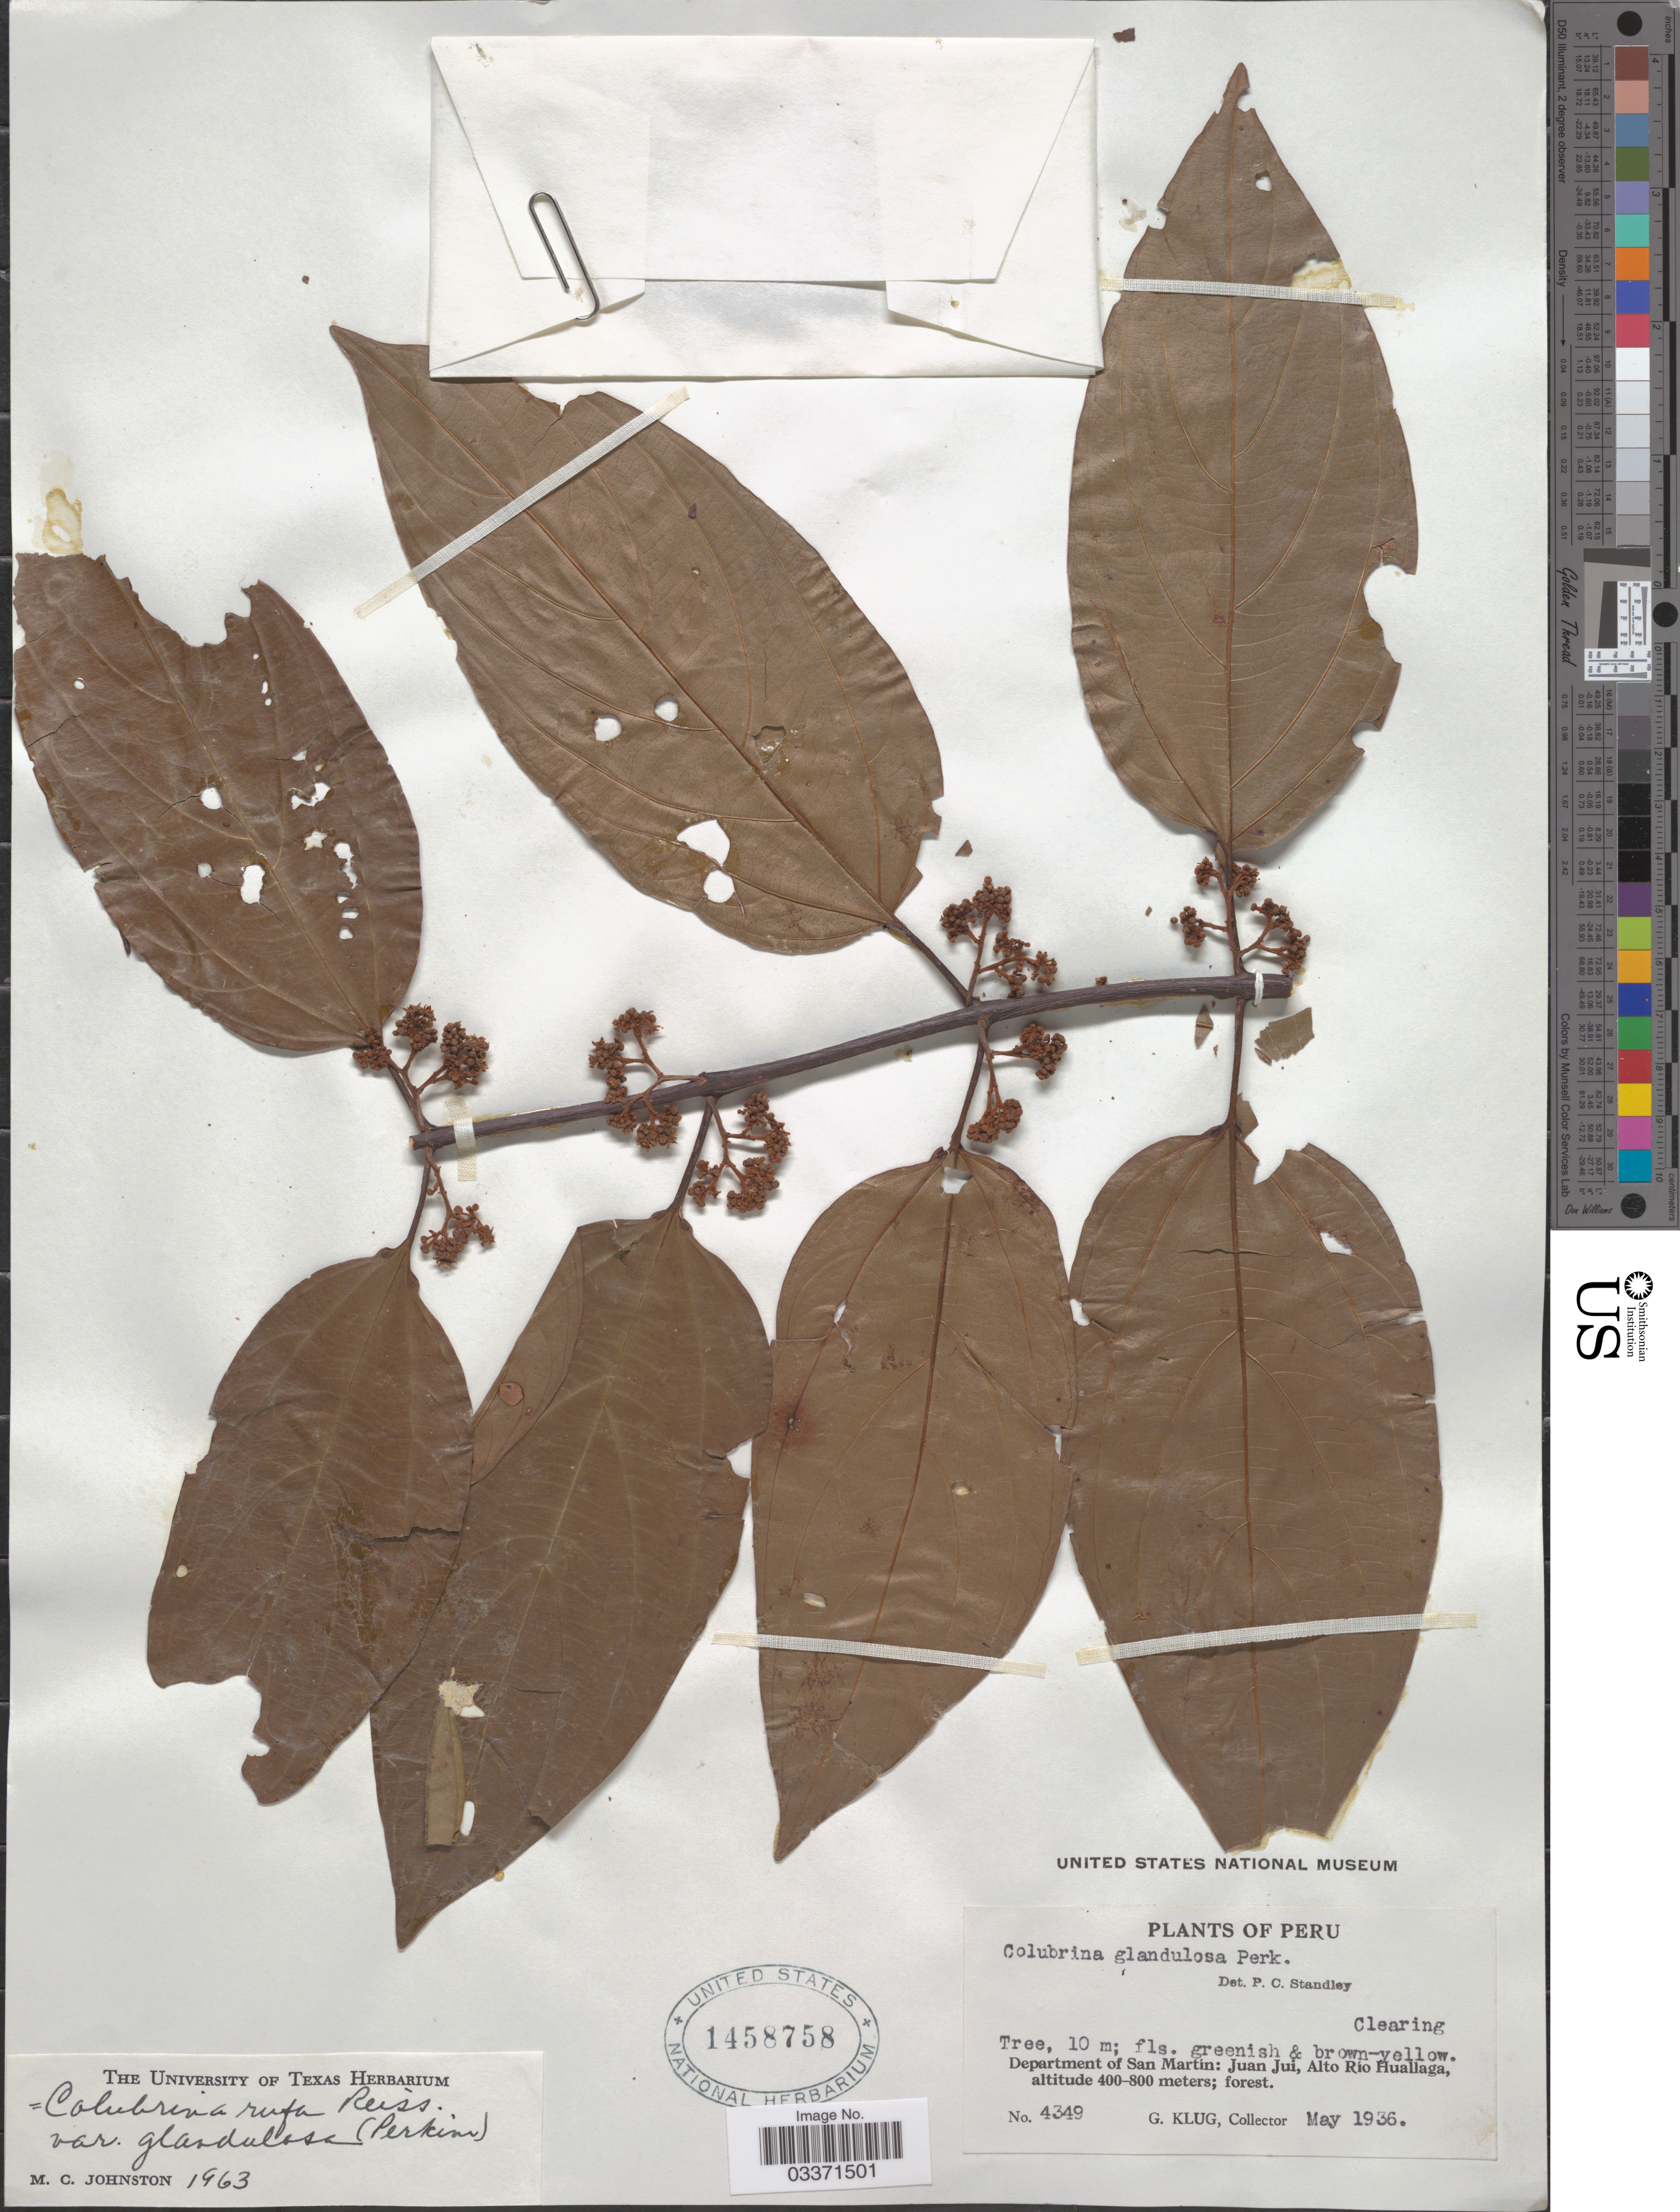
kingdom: Plantae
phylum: Tracheophyta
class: Magnoliopsida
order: Rosales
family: Rhamnaceae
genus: Colubrina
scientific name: Colubrina glandulosa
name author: Perkins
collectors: G. Klug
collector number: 4349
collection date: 1936-05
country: Peru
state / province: San Martín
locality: Department of San Martin: Juan Jui, Alto Río Huallaga.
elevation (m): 400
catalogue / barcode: US 1458758